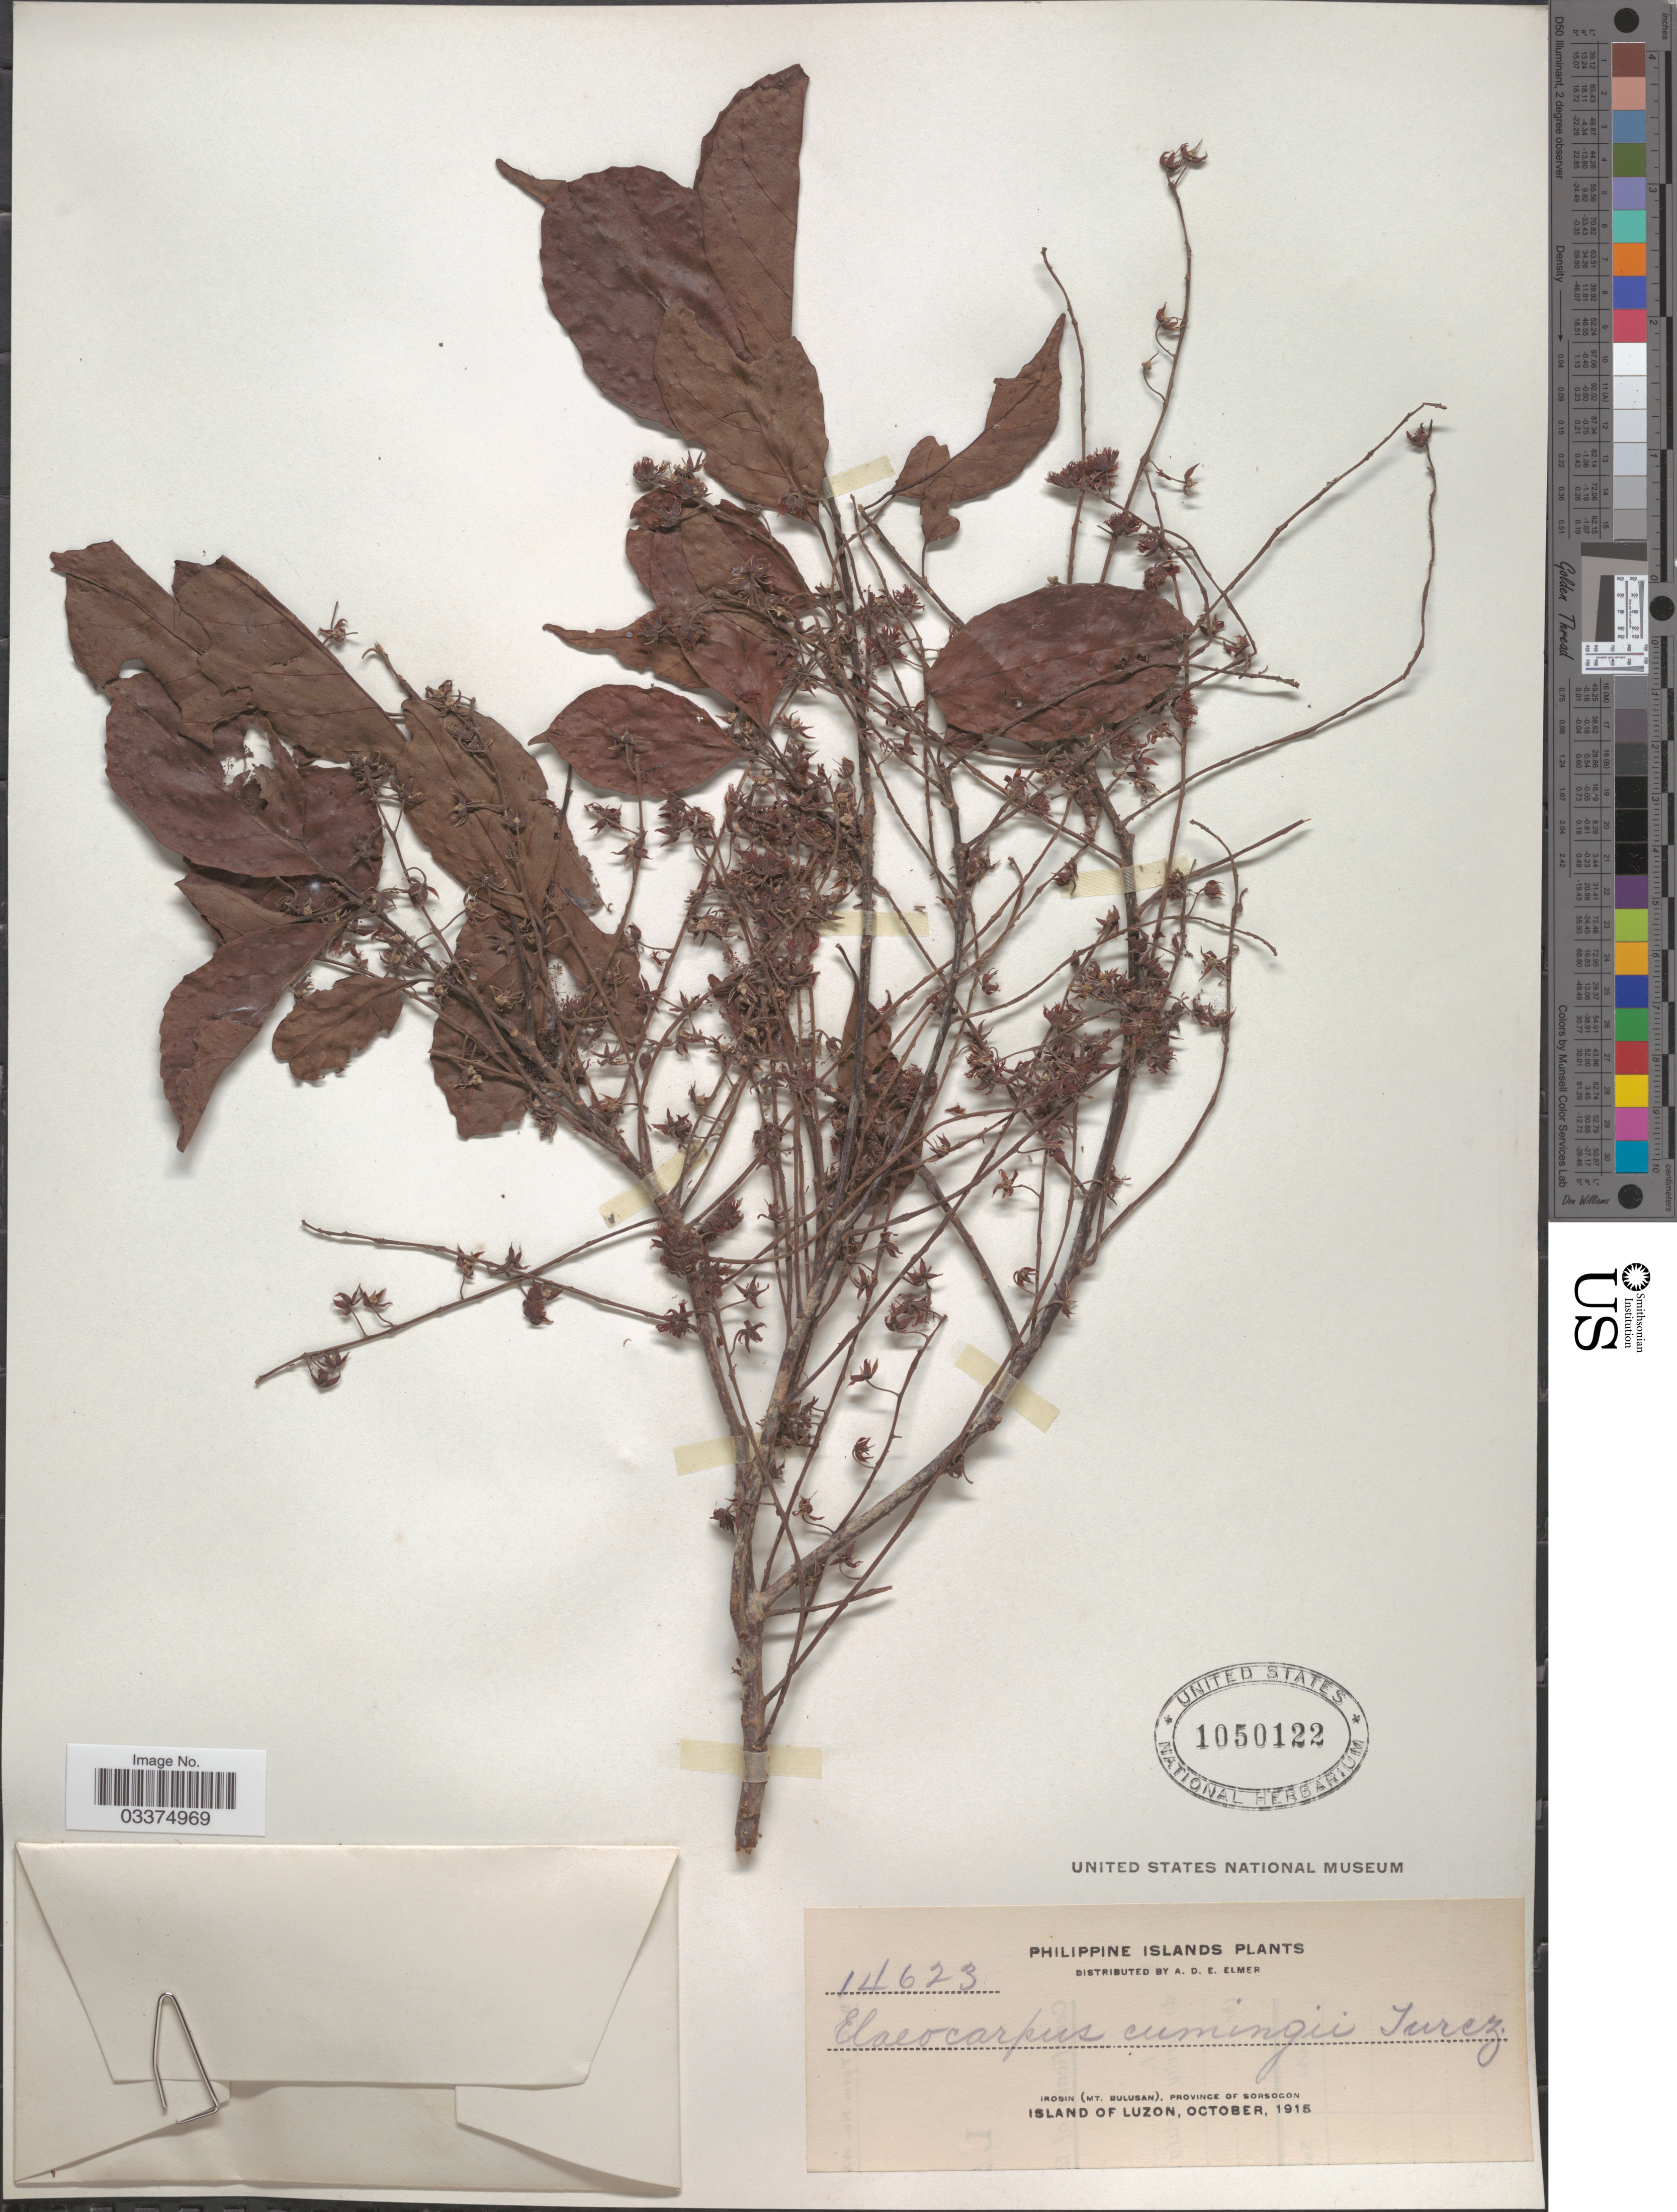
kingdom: Plantae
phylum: Tracheophyta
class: Magnoliopsida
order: Oxalidales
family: Elaeocarpaceae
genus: Elaeocarpus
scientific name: Elaeocarpus cumingii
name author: Turcz.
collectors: A. D. E. Elmer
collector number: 14623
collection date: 1915-10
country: Philippines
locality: Irosin (Mt. Bulusan), Province of Sorsogon. Island of Luzon.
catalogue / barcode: US 1050122